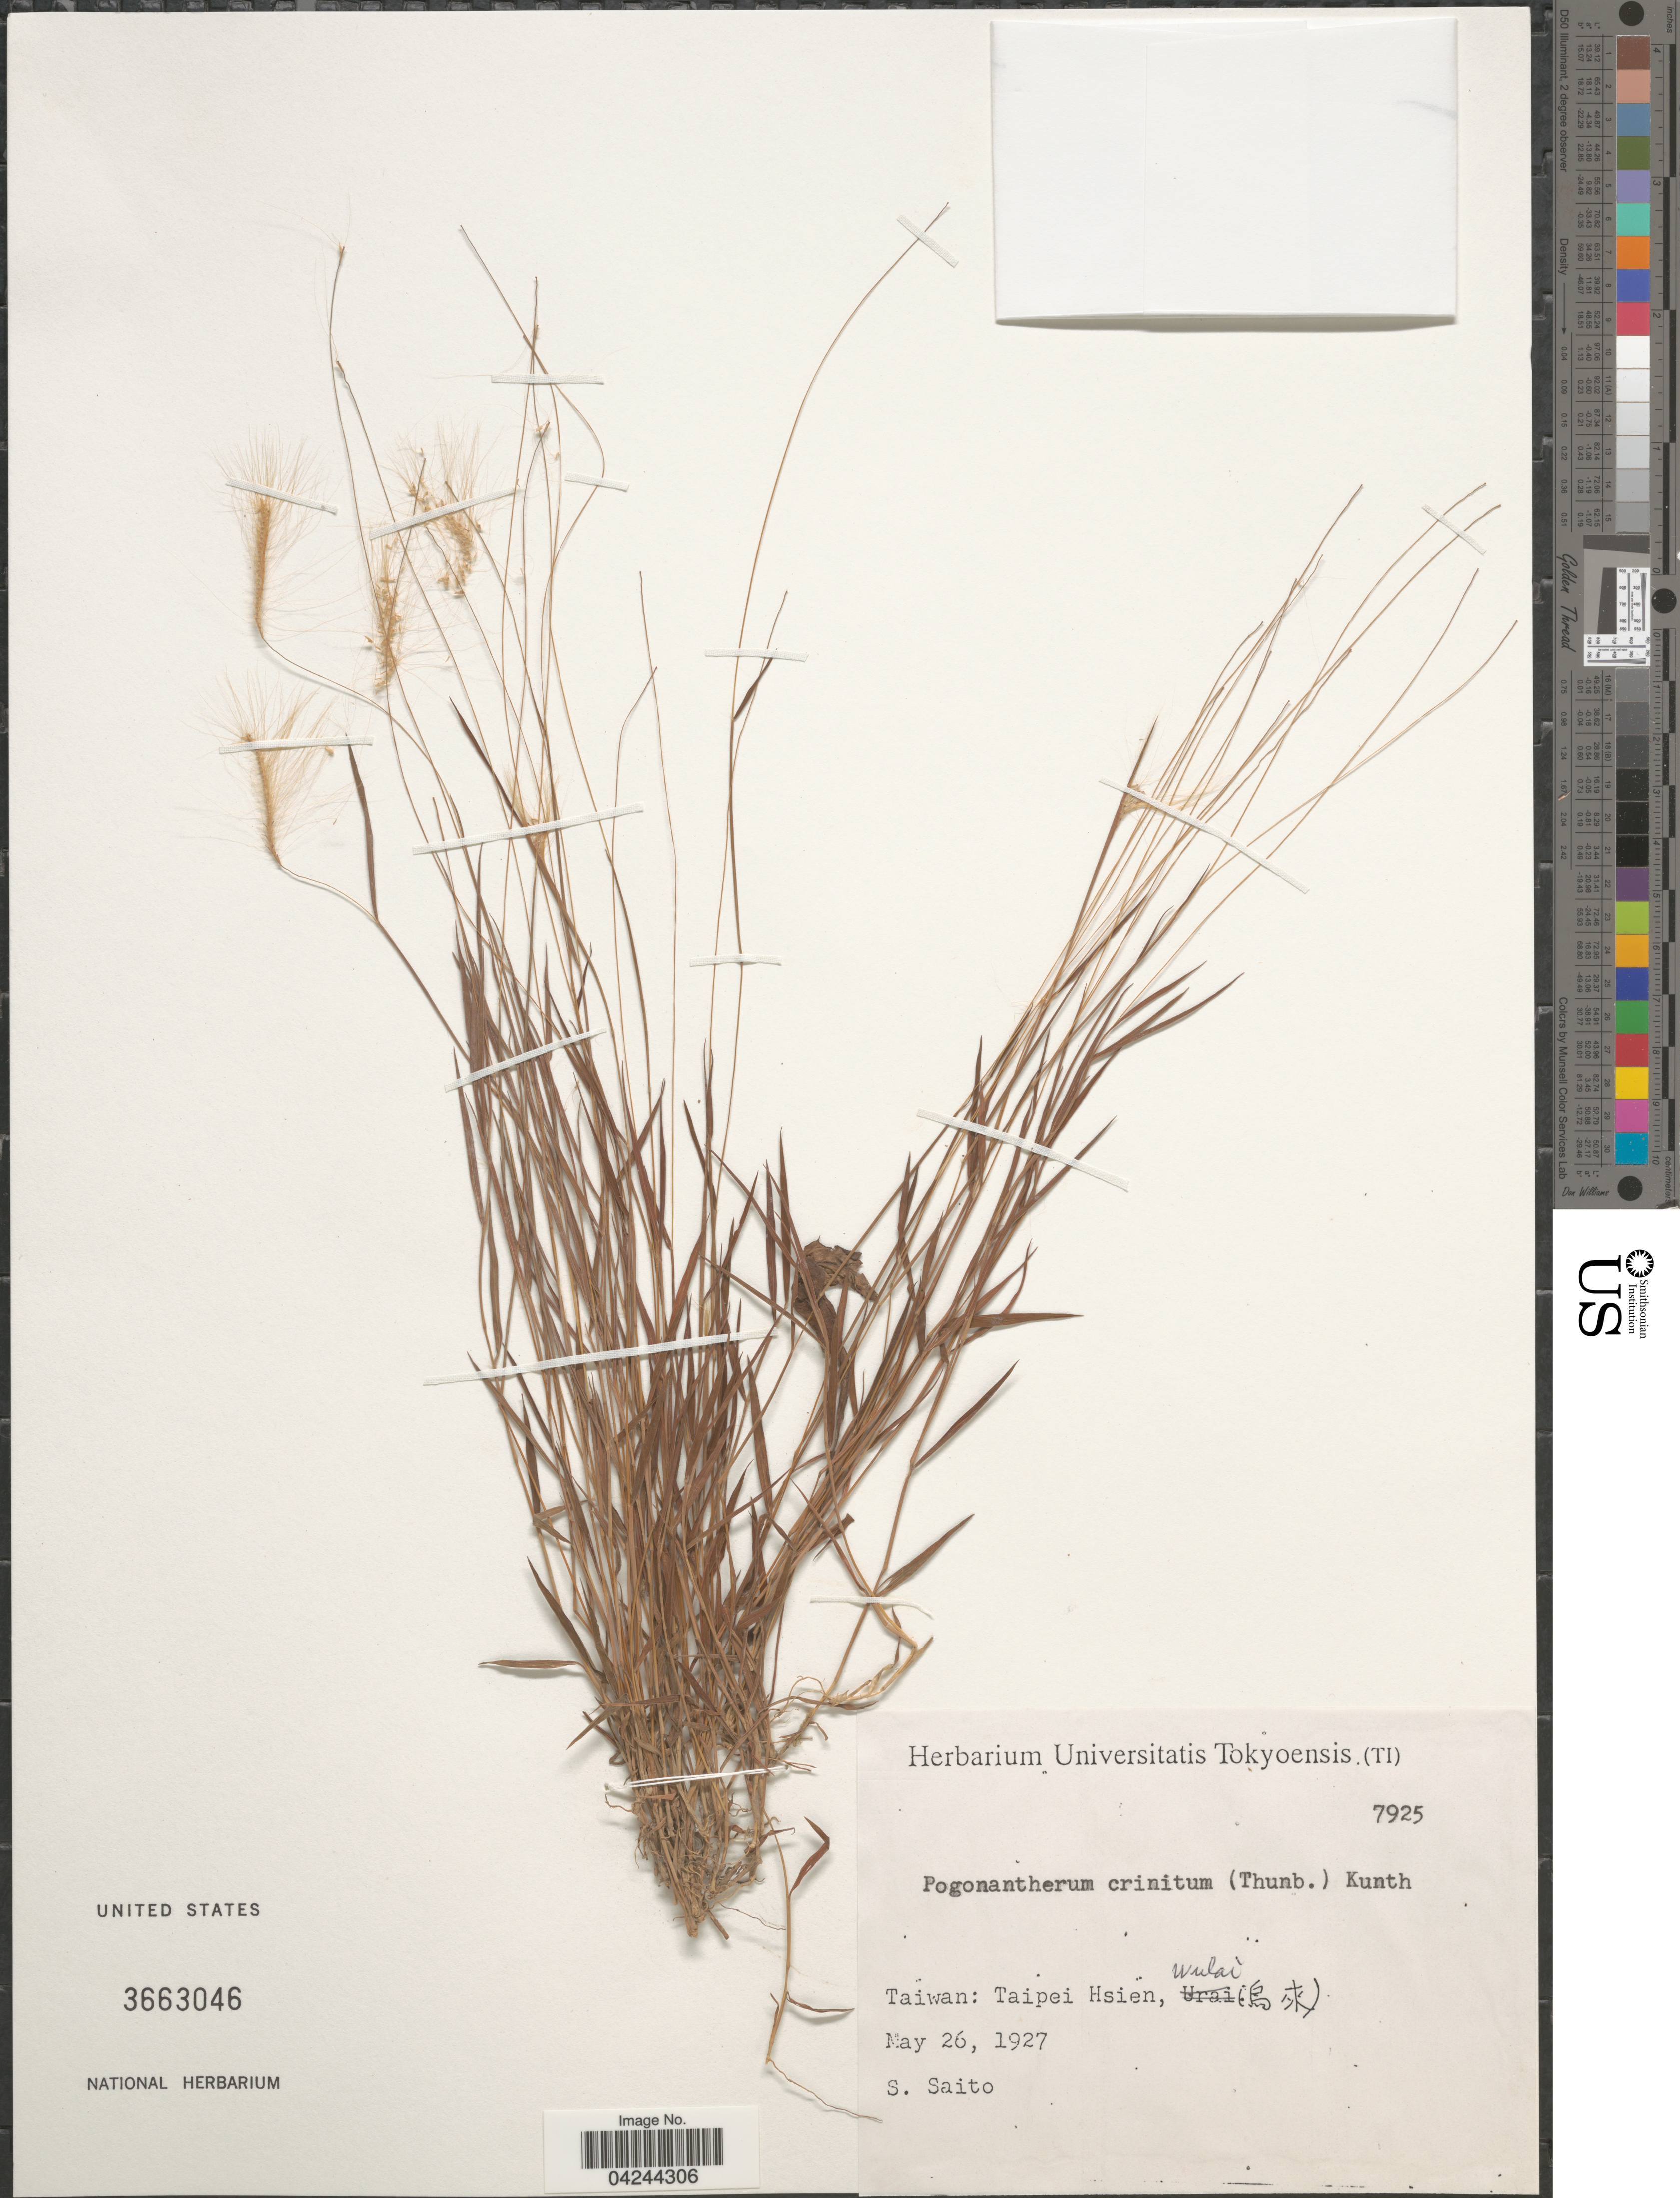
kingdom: Plantae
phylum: Tracheophyta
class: Liliopsida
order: Poales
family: Poaceae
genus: Pogonatherum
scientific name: Pogonatherum crinitum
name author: (Thunb.) Kunth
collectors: S. Saito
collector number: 7925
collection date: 1927-05-26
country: Taiwan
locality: Taipei Hsien, Wulai (X).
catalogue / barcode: US 3663046